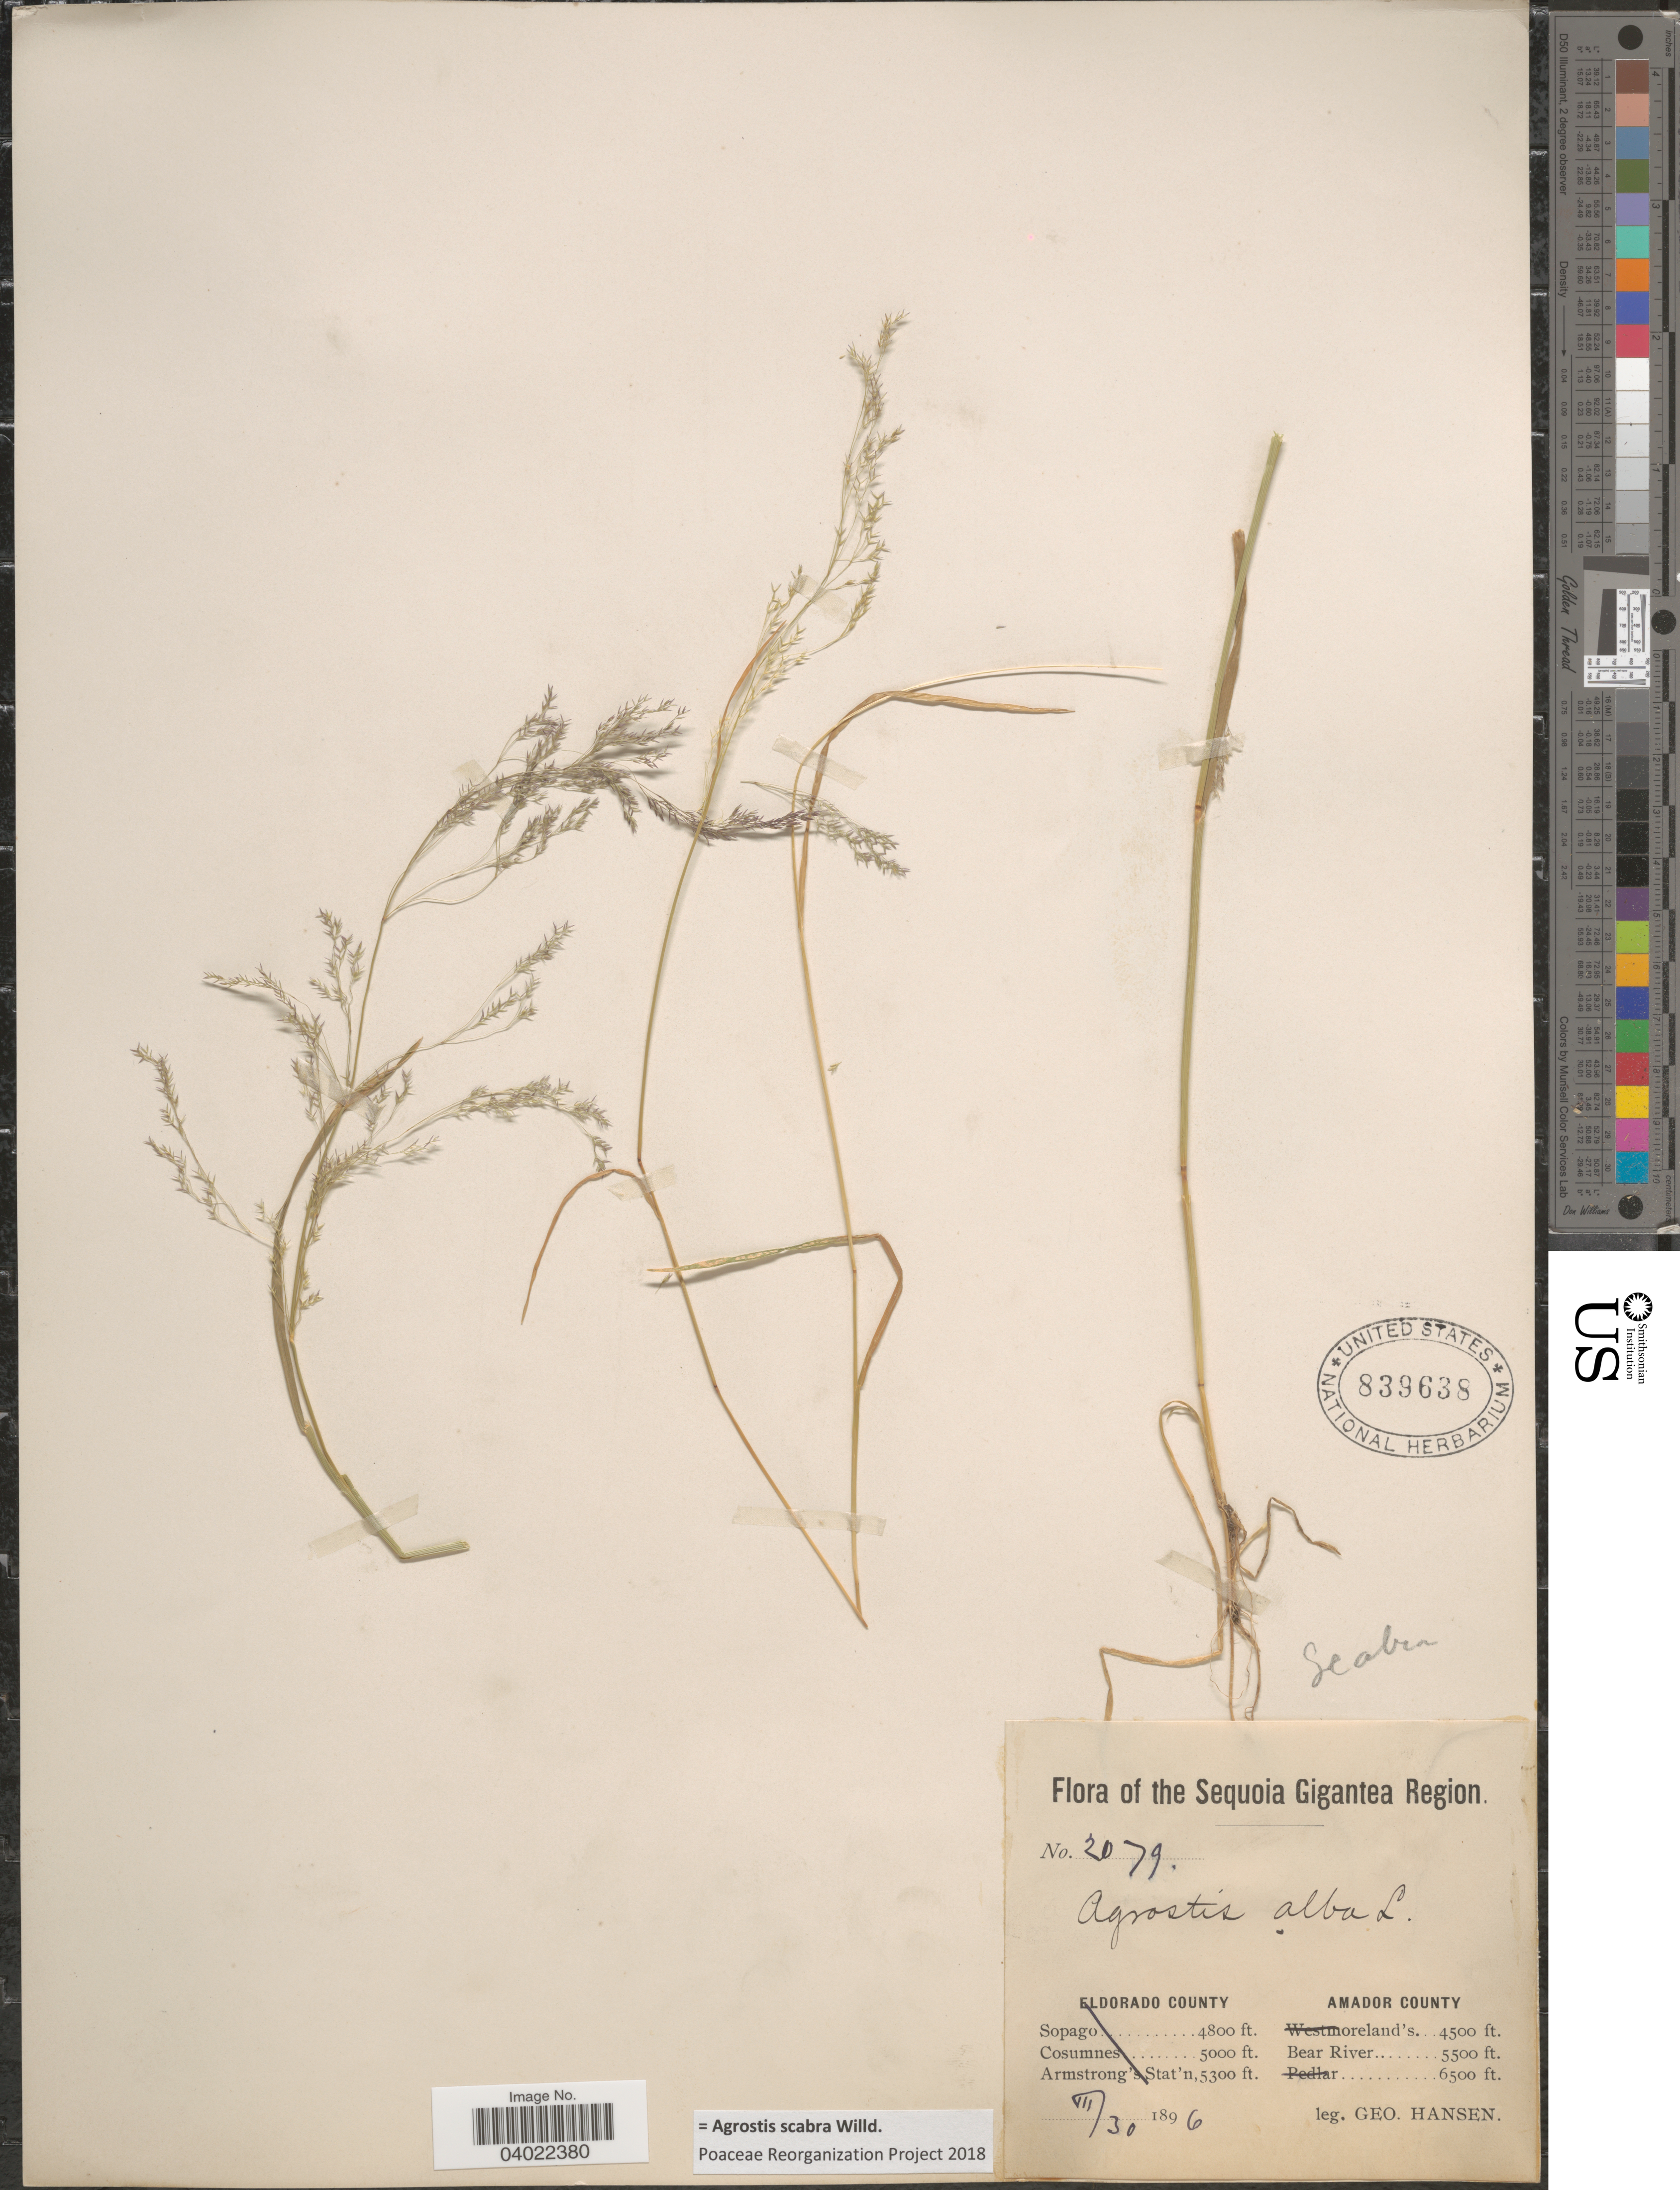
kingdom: Plantae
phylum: Tracheophyta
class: Liliopsida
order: Poales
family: Poaceae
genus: Agrostis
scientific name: Agrostis scabra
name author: Willd.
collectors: G. Hansen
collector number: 2079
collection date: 1896-07-30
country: United States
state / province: California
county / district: Amador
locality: The Sequoia Gigantea Region. Amador County. Bear River.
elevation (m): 1676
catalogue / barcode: US 839638